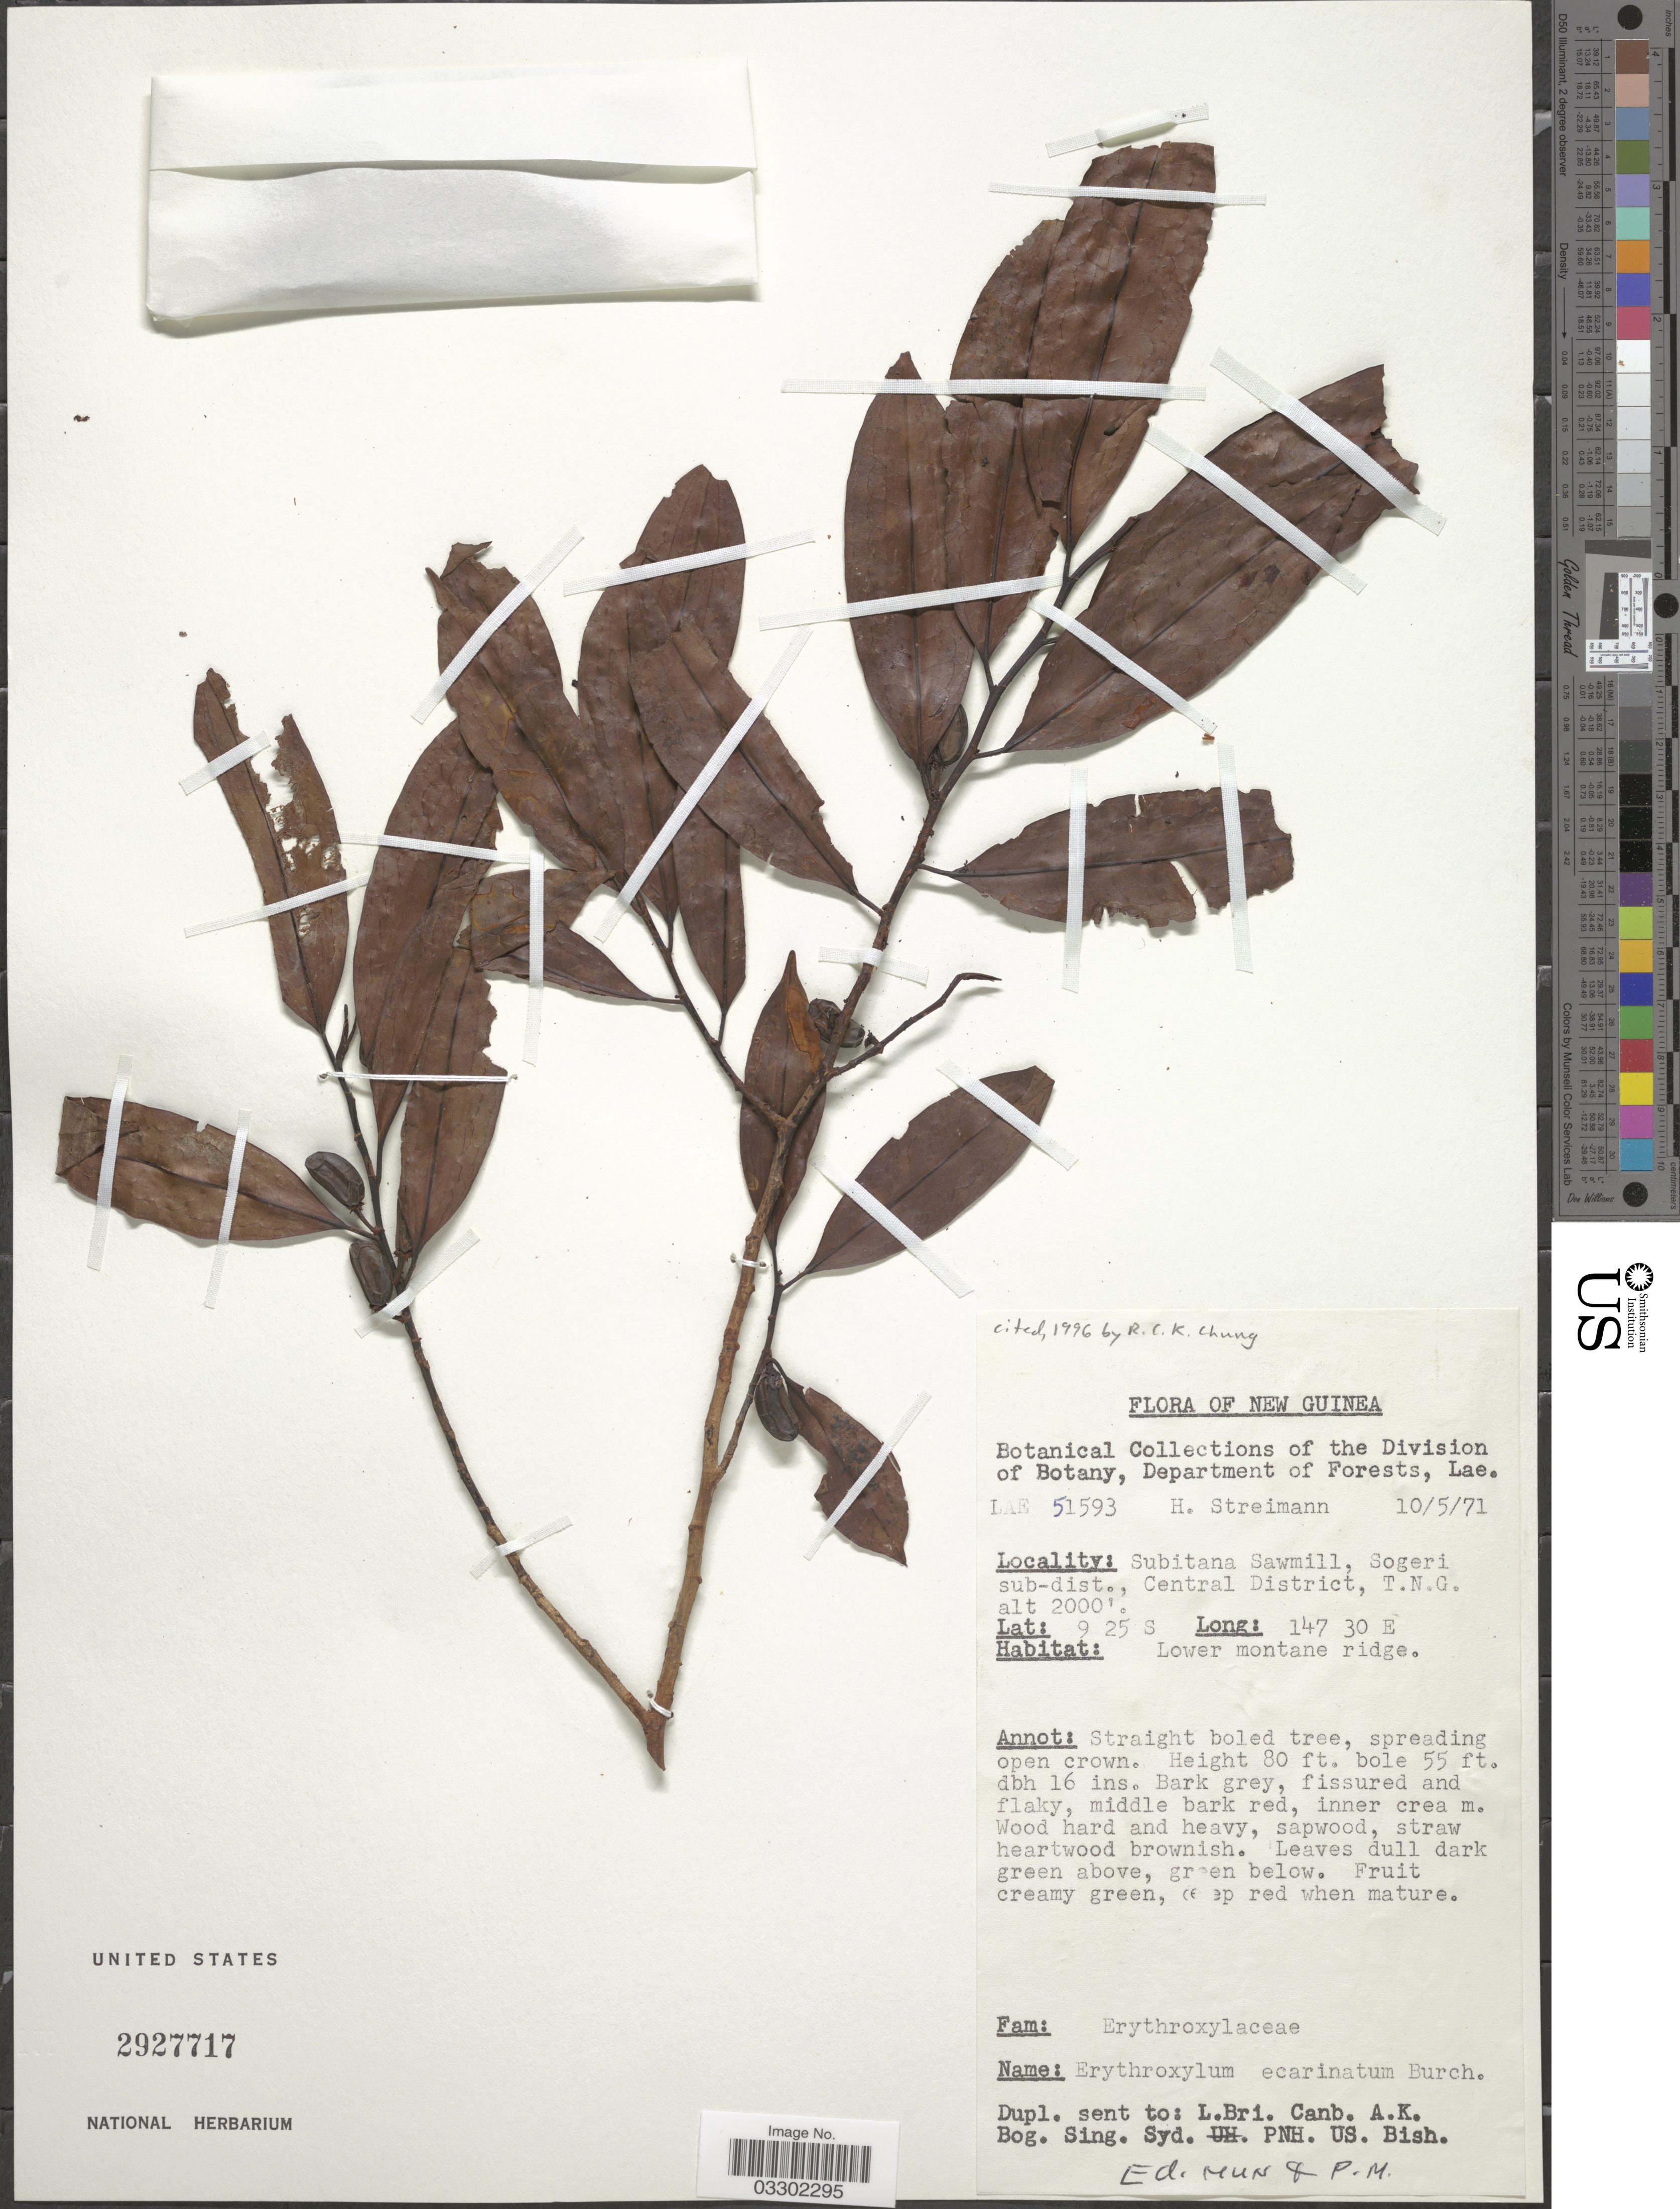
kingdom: Plantae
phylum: Tracheophyta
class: Magnoliopsida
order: Malpighiales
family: Erythroxylaceae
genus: Erythroxylum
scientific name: Erythroxylum ecarinatum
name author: Hochr.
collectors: H. Streimann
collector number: LAE 51593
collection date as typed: Transcribed d/m/y: 10/5/71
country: Papua New Guinea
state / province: Central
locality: New Guinea. Subitana Sawmill, Sogeri sub-dist., Central District, T.N.G.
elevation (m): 610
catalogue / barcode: US 2927717